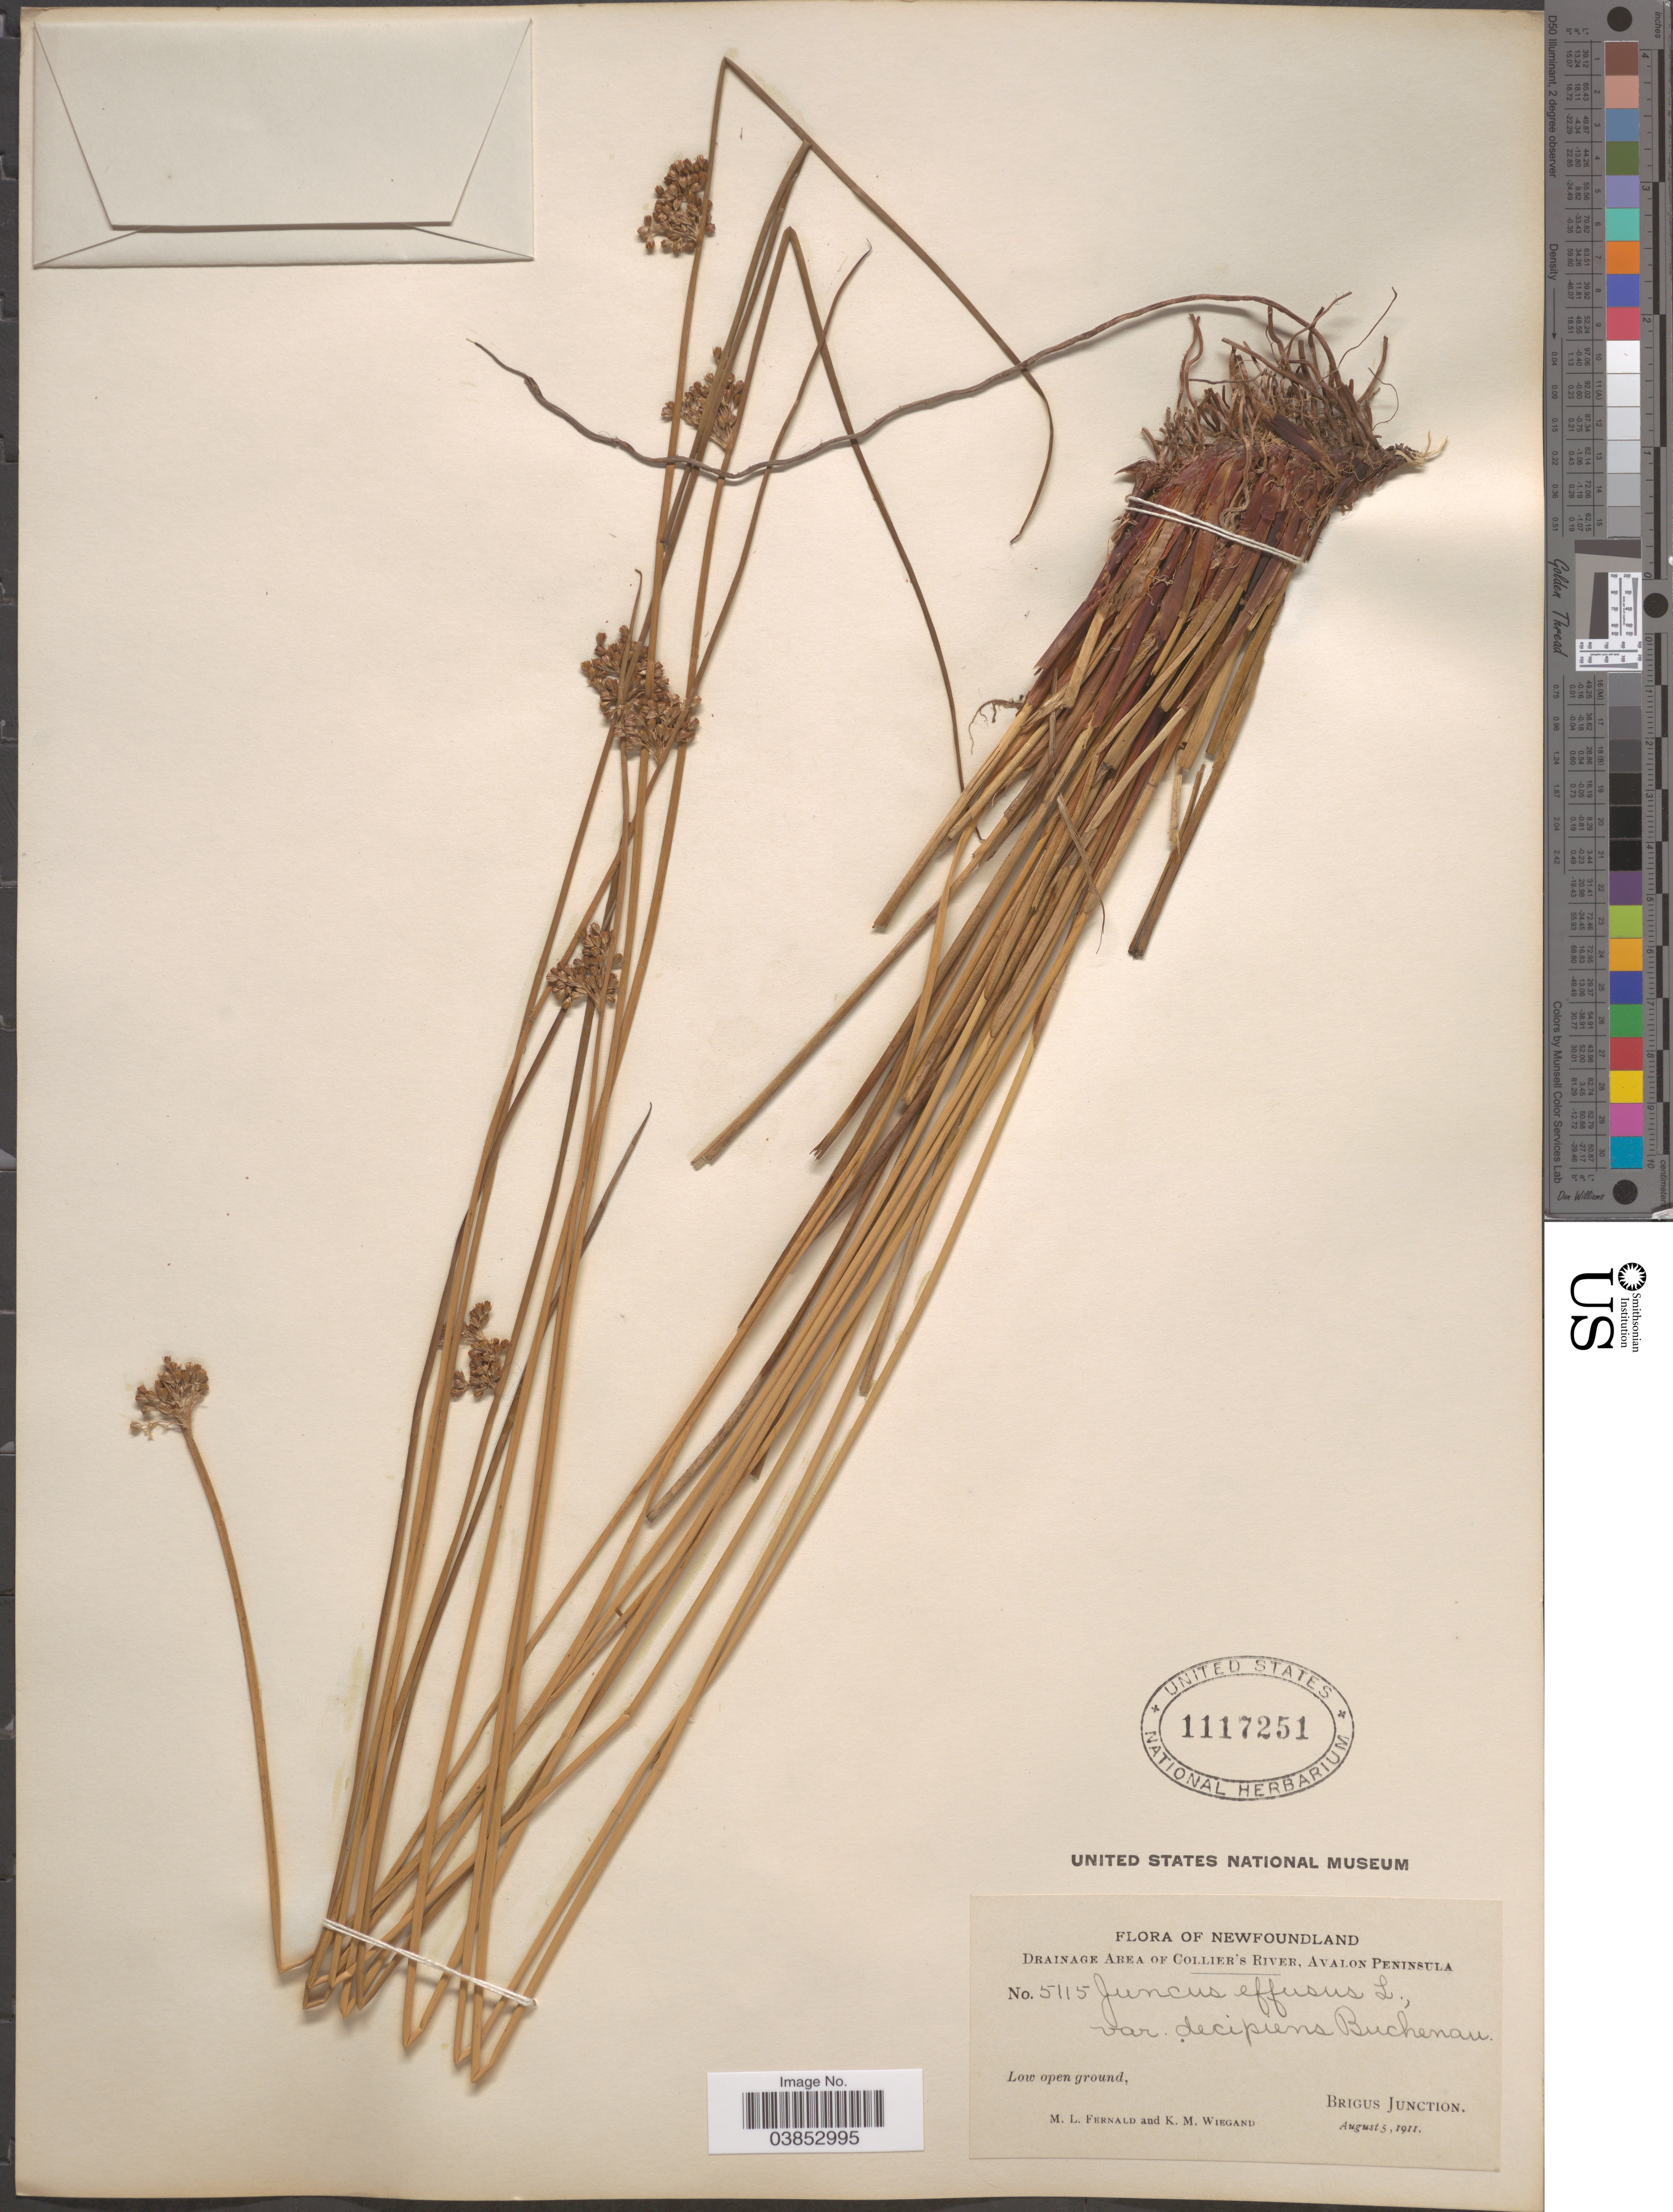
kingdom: Plantae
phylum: Tracheophyta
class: Liliopsida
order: Poales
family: Juncaceae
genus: Juncus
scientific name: Juncus effusus var. decipiens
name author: Buchenau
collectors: M. L. Fernald & K. M. Wiegand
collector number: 5115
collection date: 1911-08-05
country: Canada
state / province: Newfoundland and Labrador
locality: Drainage Area of Collier's River, Avalon Peninsula. Brigus Junction.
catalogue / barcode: US 1117251